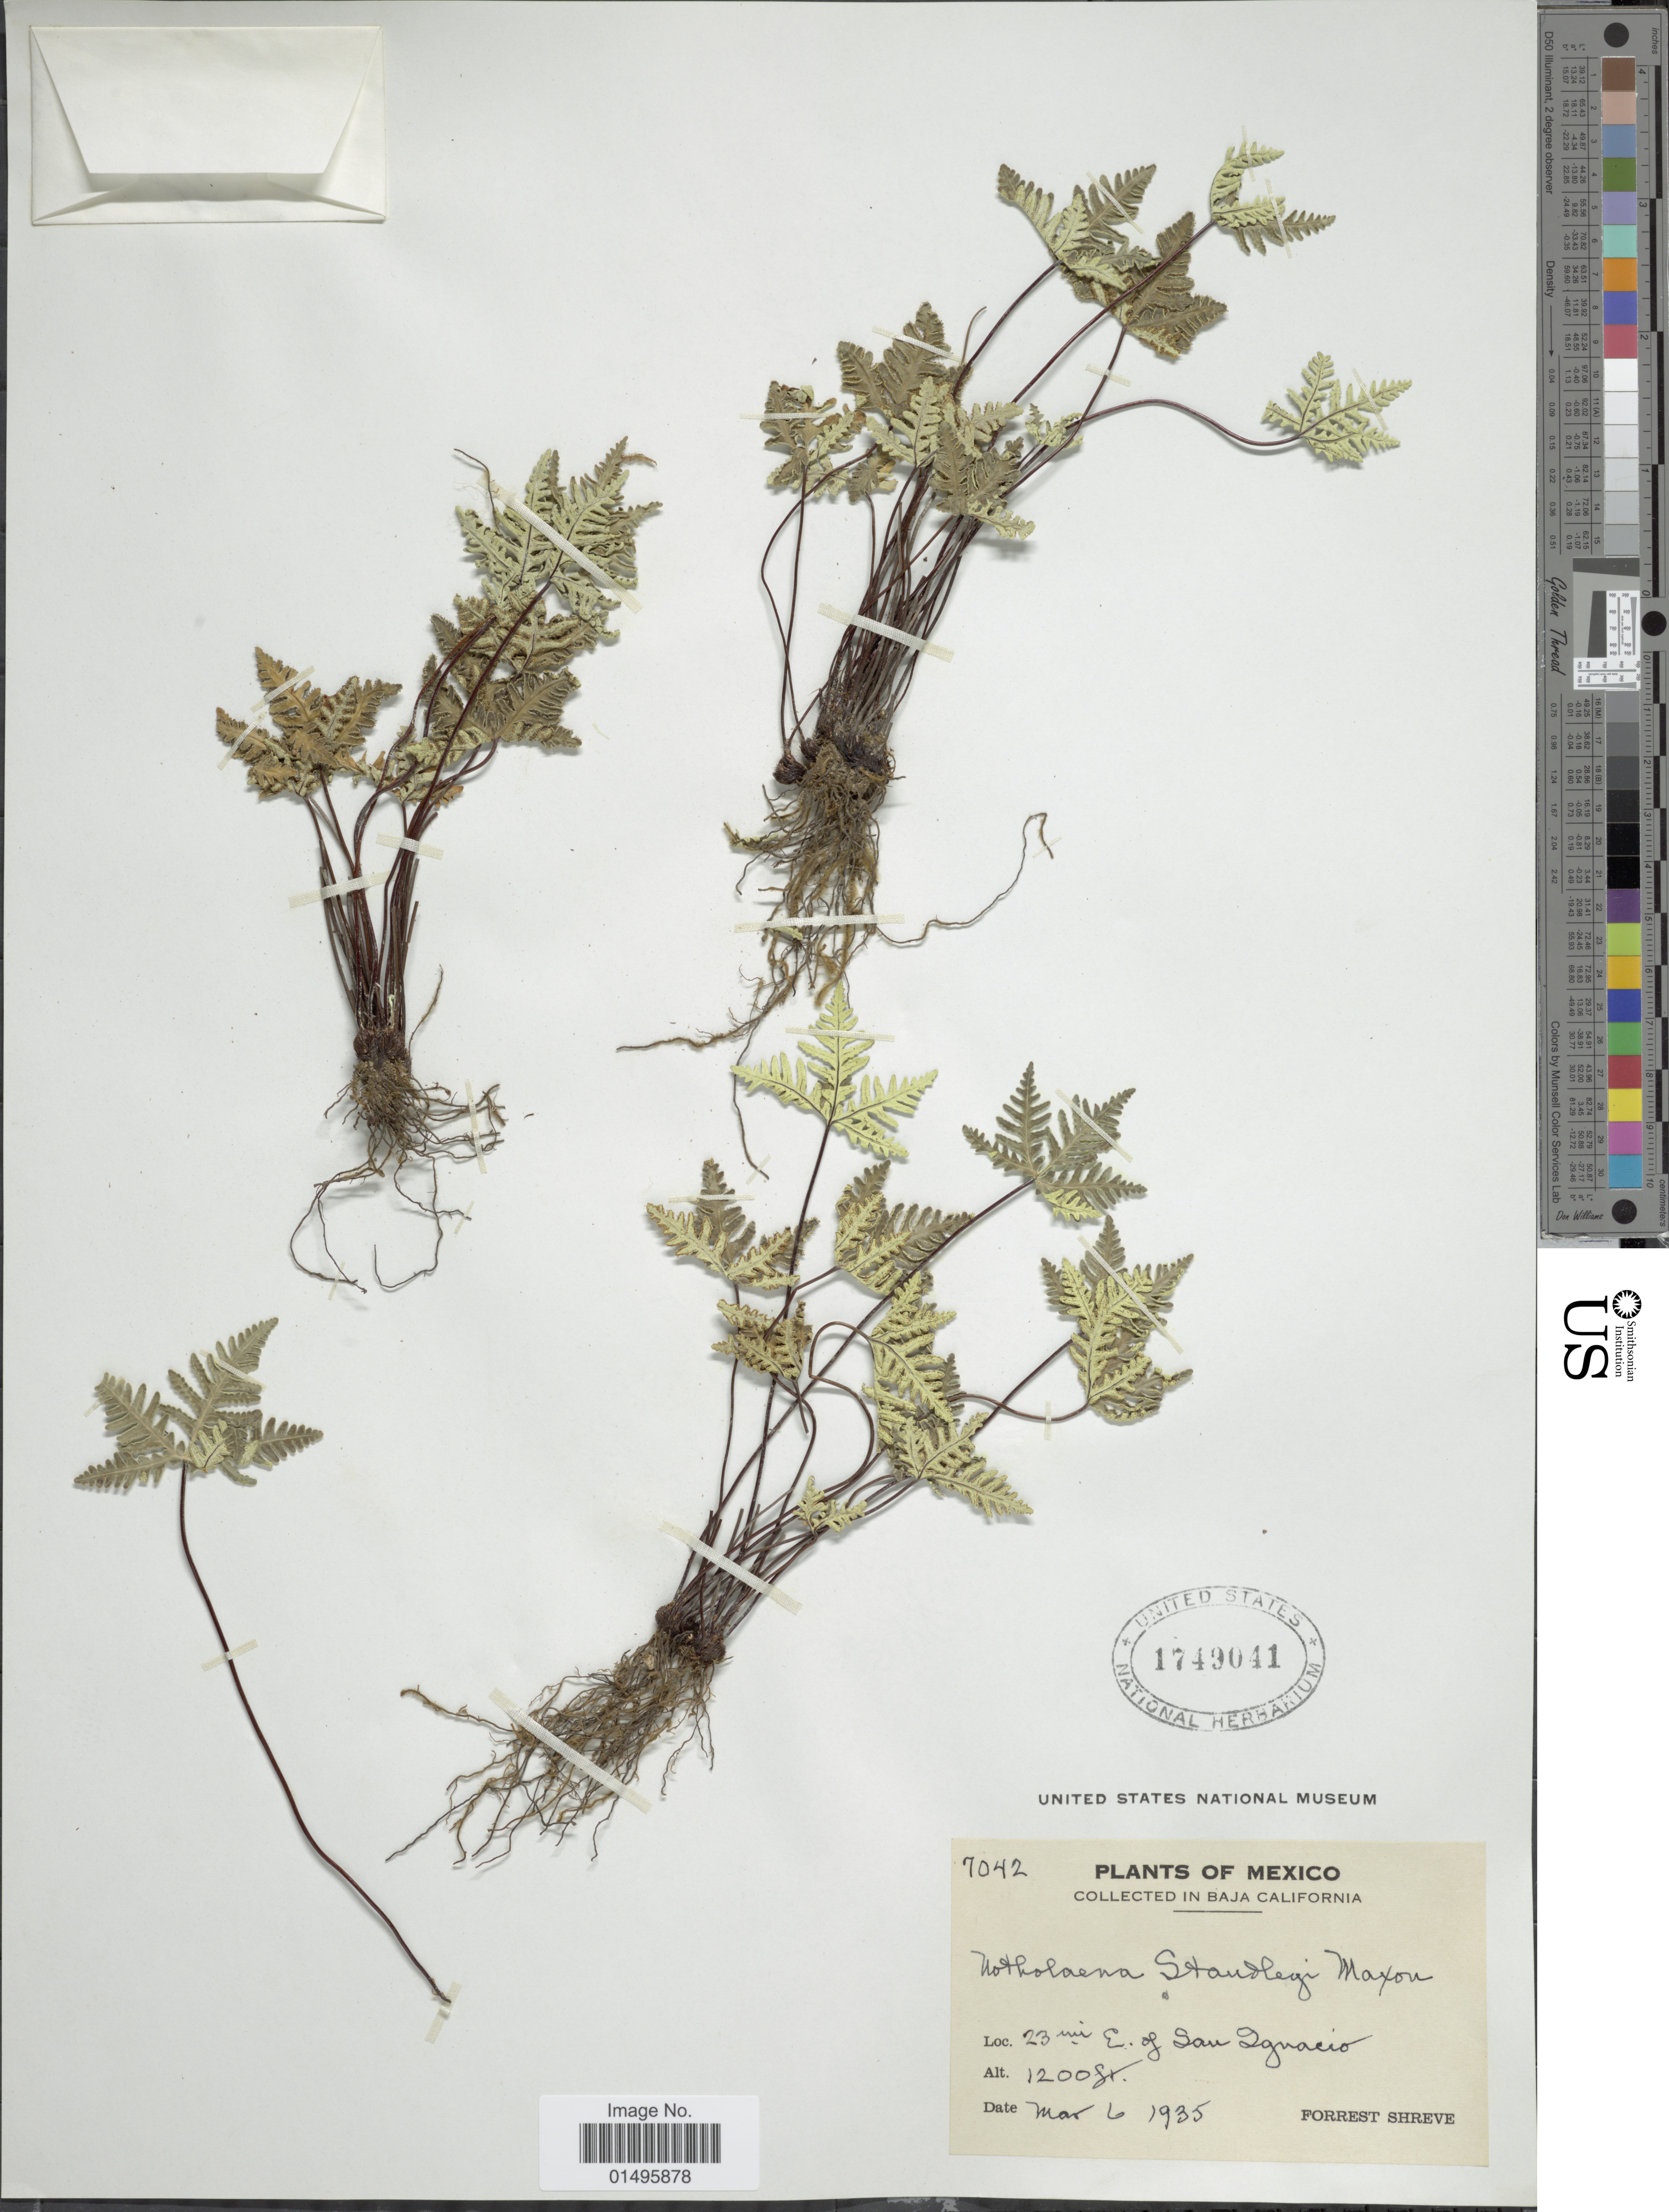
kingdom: Plantae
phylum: Tracheophyta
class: Polypodiopsida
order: Polypodiales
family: Pteridaceae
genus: Notholaena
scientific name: Notholaena standleyi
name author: Maxon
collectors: F. Shreve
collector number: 7042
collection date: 1935-03-06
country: Mexico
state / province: Baja California Sur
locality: Mexico, Baja California, 23 mi. E. of San Ignacio.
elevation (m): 366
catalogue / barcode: US 1749041